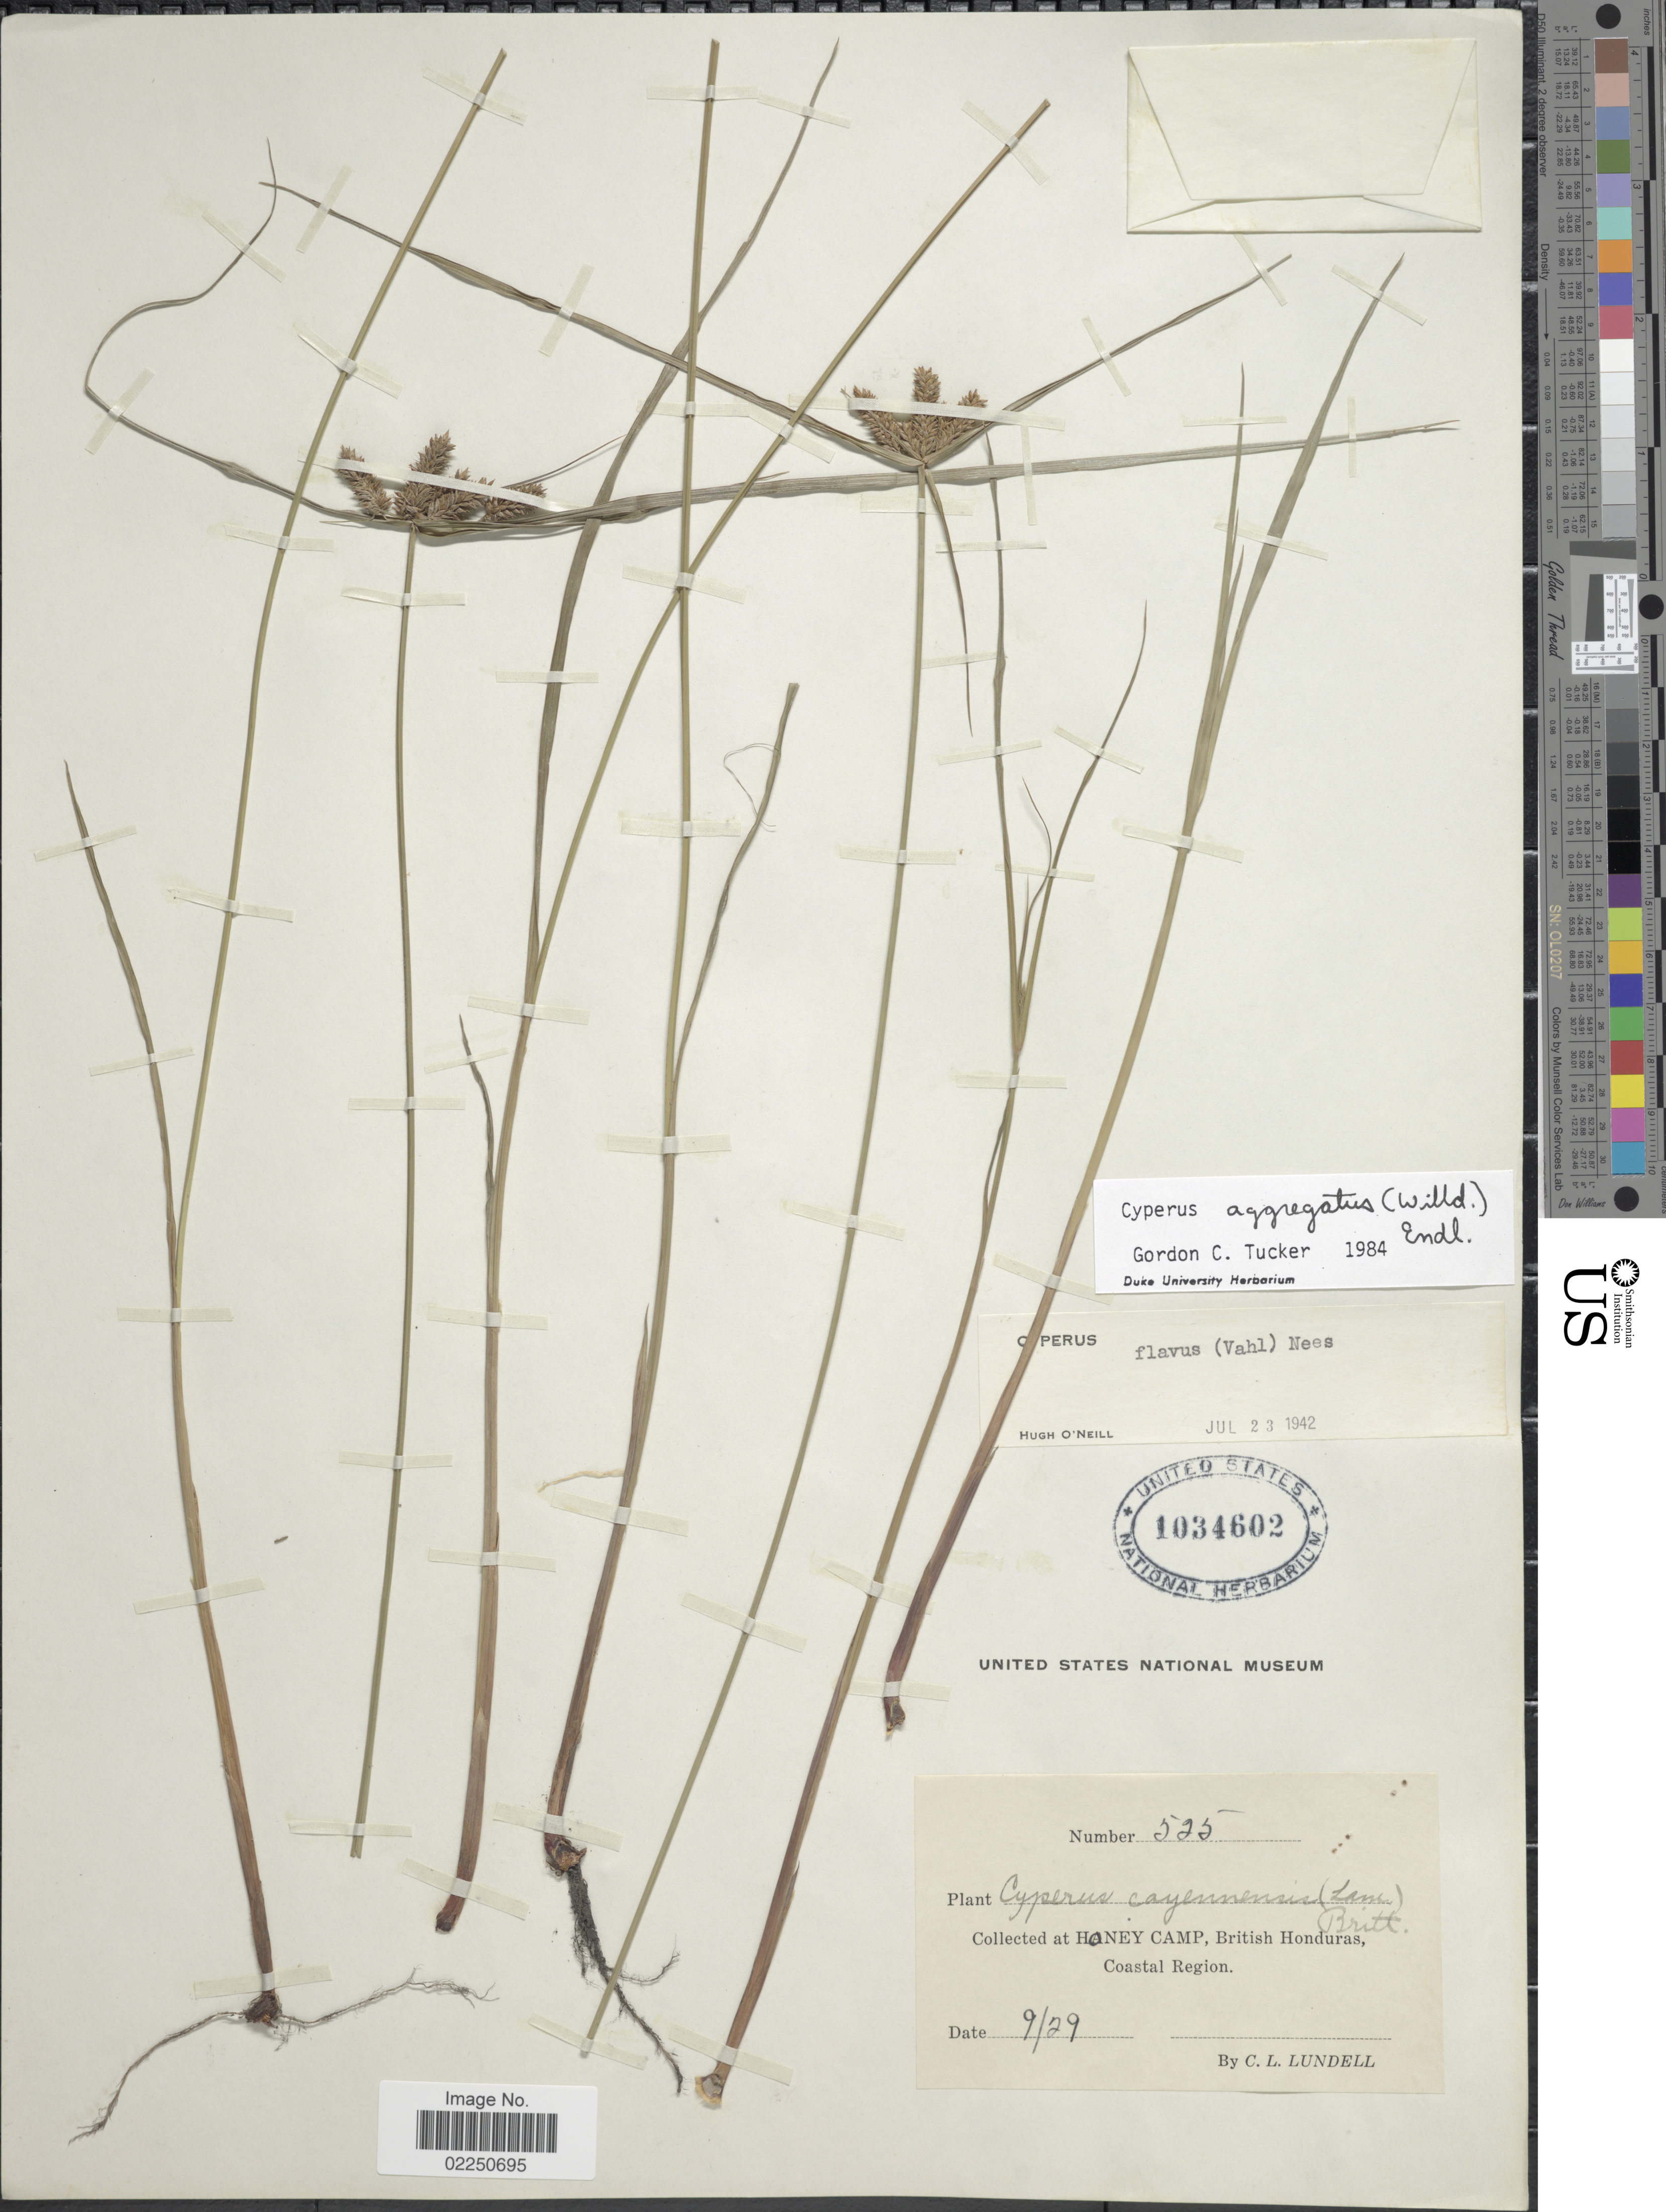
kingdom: Plantae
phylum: Tracheophyta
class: Liliopsida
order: Poales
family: Cyperaceae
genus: Cyperus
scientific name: Cyperus aggregatus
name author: (Willd.) Endl.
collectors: C. L. Lundell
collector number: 525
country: Belize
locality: Honey Camp, British Honduras, Coastal Region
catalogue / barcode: US 1034602